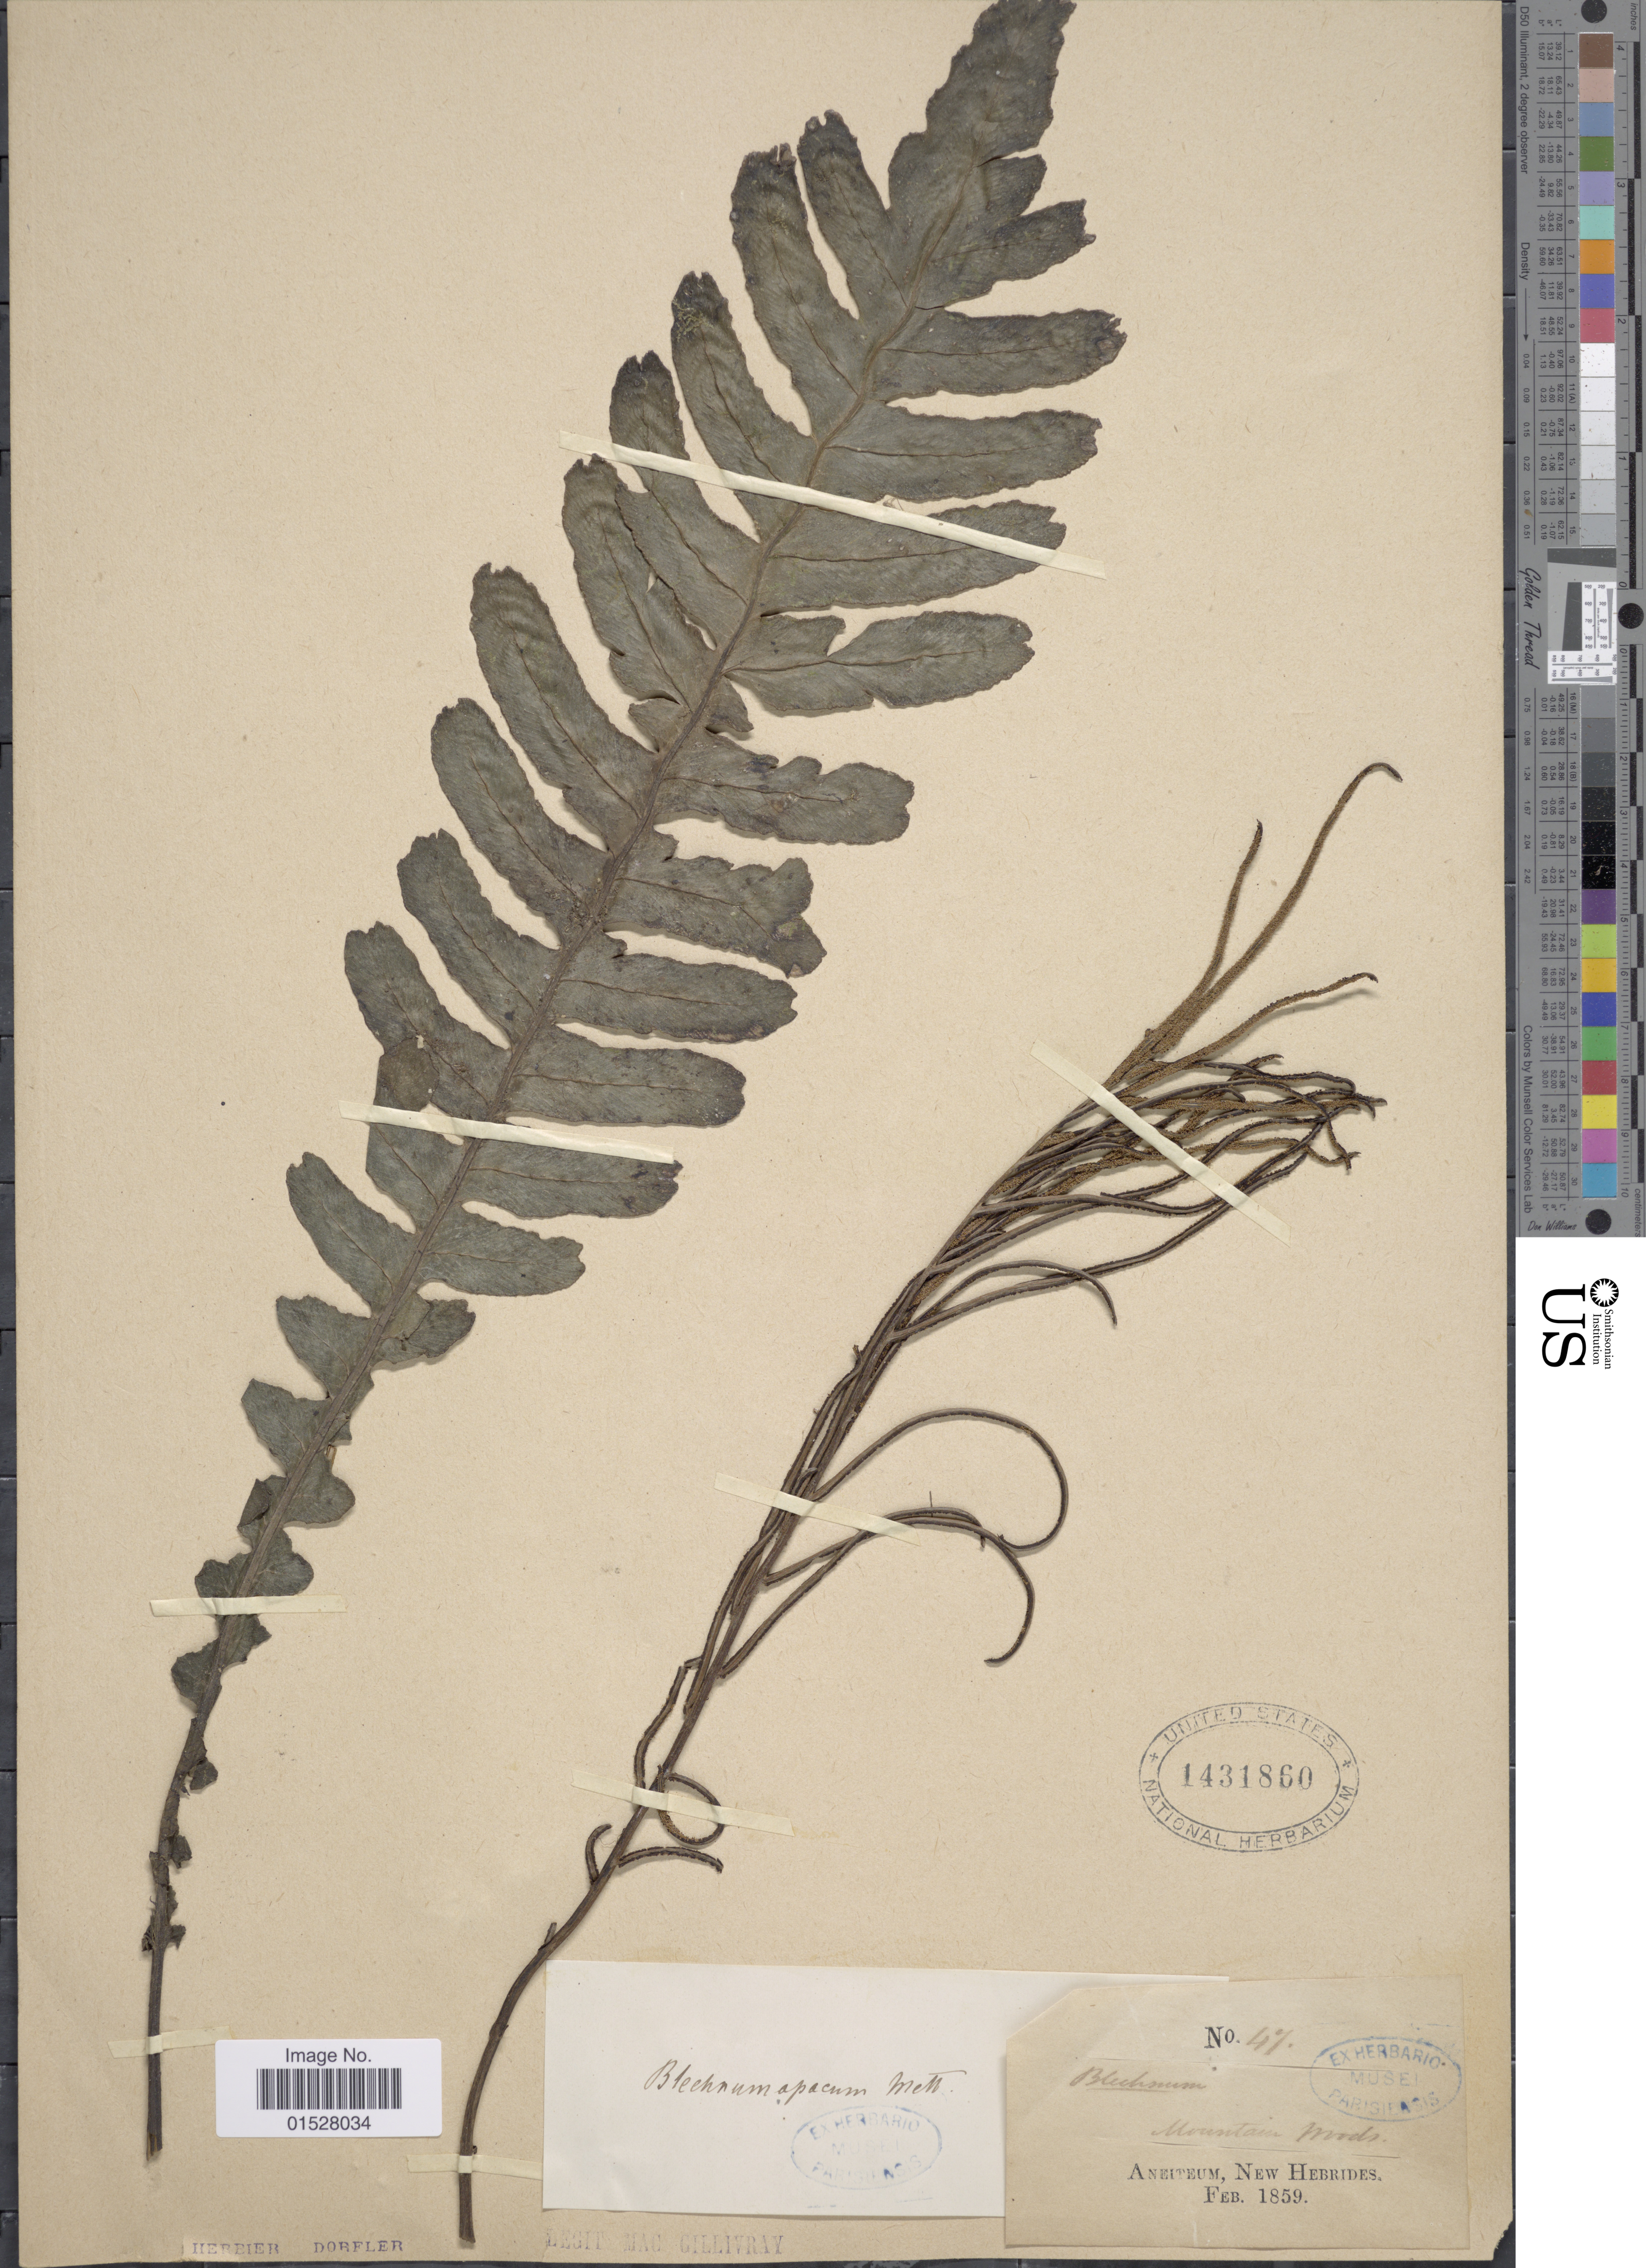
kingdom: Plantae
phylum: Tracheophyta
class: Polypodiopsida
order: Polypodiales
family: Blechnaceae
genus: Cranfillia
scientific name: Cranfillia opaca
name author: (Mett.) Gasper & V.A.O. Dittrich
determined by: Vazquez, R.; Molino, S.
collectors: M. Gillivray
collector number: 47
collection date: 1859-02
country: Vanuatu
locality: New Hebrides-Aneiteum, mountain woods.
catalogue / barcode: US 1431860